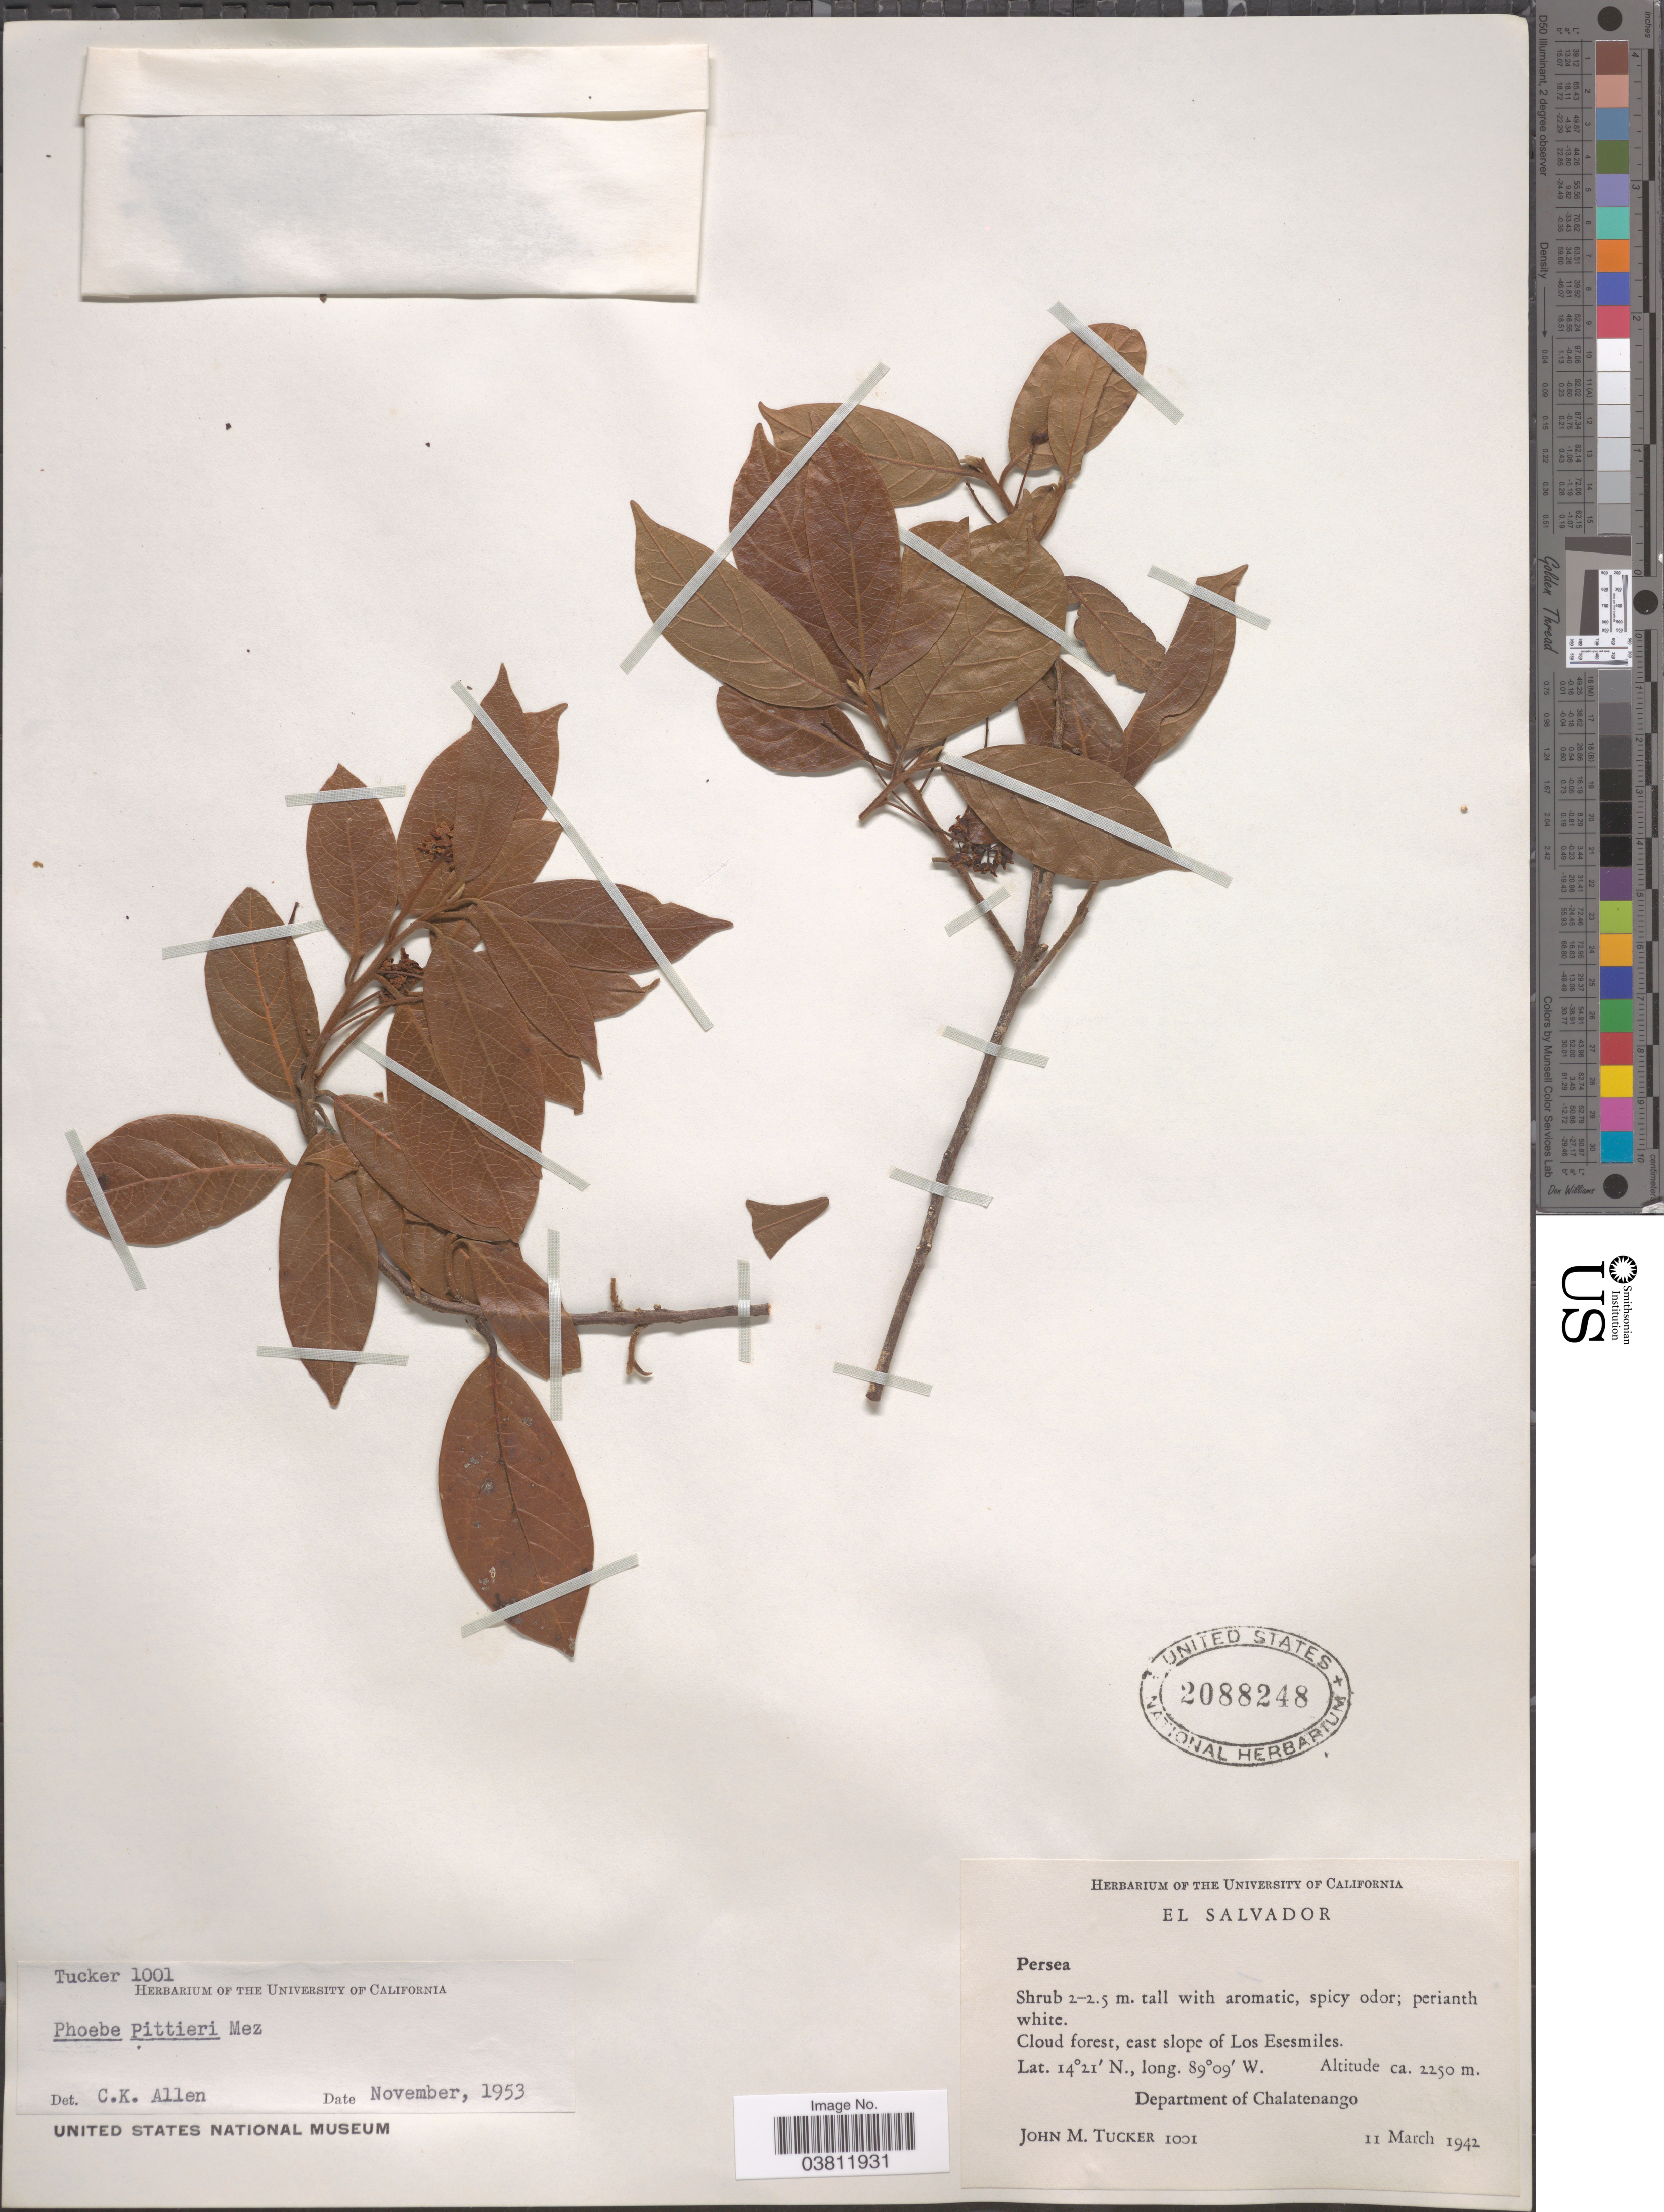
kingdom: Plantae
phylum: Tracheophyta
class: Magnoliopsida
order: Laurales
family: Lauraceae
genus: Phoebe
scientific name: Phoebe pittieri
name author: Mez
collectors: J. M. Tucker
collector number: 1001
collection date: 1942-03-11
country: El Salvador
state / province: Chalatenango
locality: Cloud forest, east slope of Los Esesmiles. Department of Chalatenango.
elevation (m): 2250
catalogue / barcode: US 2088248